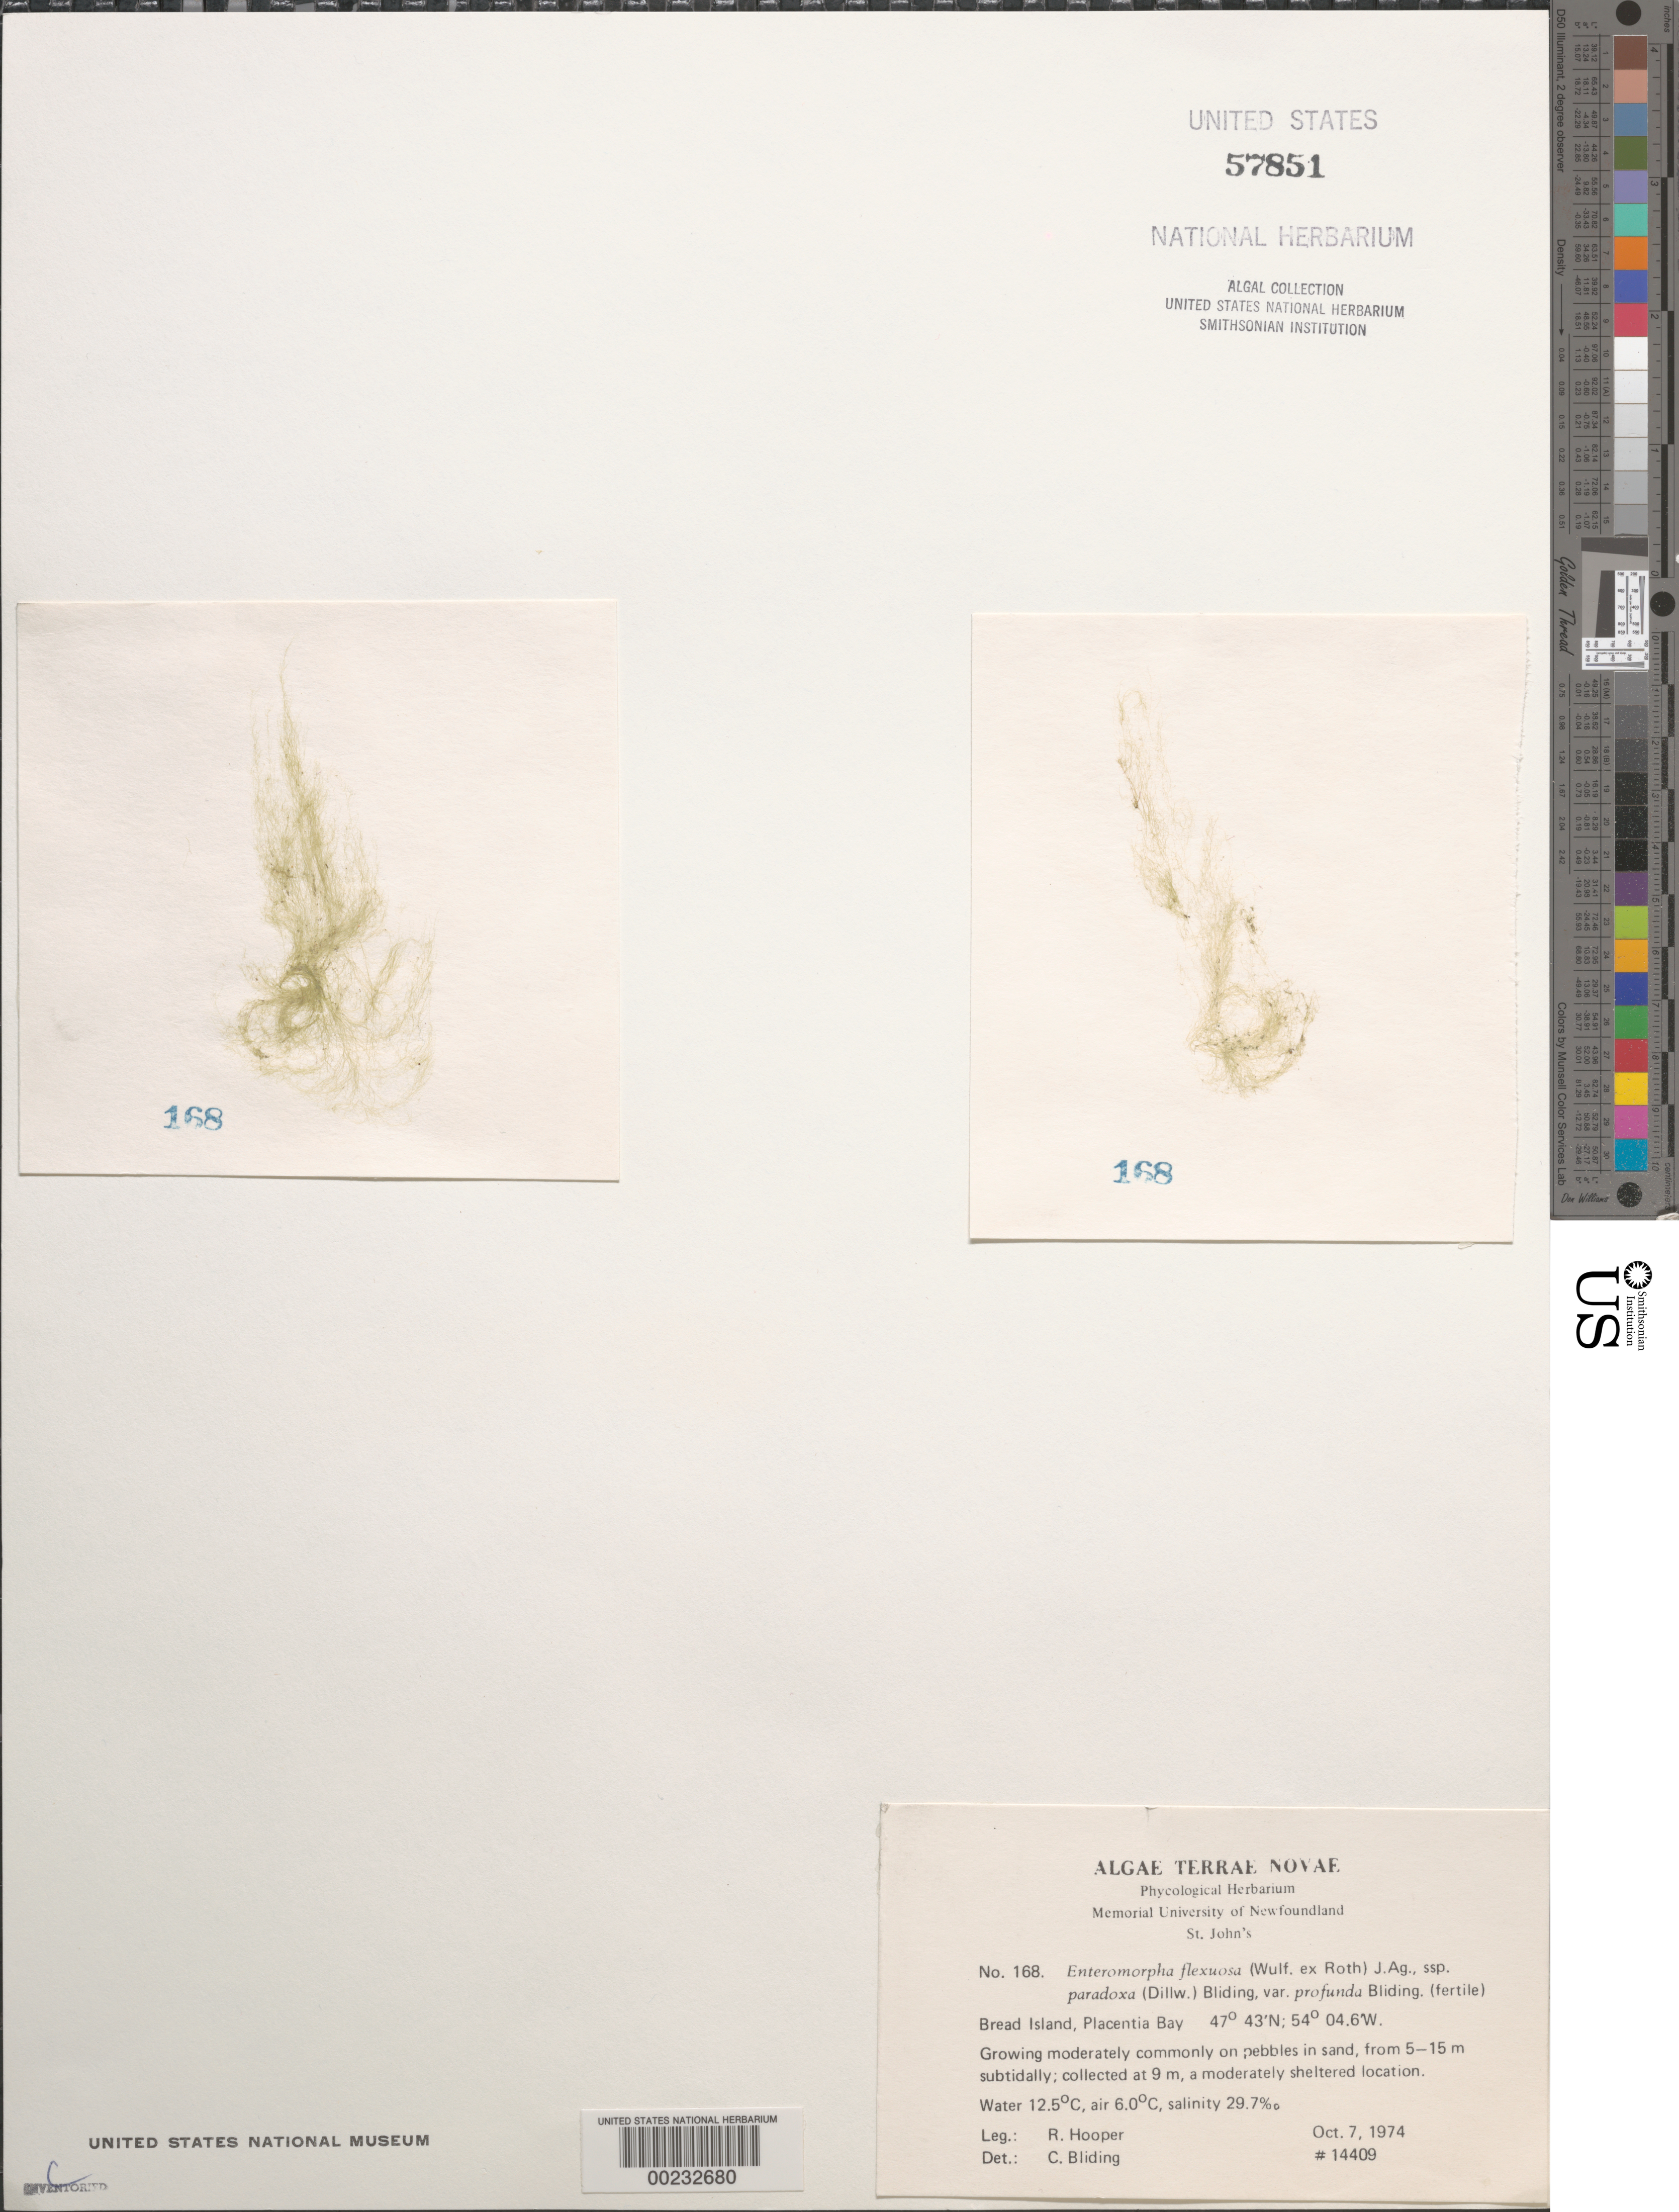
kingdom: Plantae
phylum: Chlorophyta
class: Ulvophyceae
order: Ulvales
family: Ulvaceae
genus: Ulva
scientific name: Ulva flexuosa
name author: Wulfen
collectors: R. G. Hooper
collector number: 14409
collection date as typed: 07 Oct 1974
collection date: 1974-10-07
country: Canada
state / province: Newfoundland and Labrador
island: Bread Island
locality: Placentia Bay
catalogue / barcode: US 57851